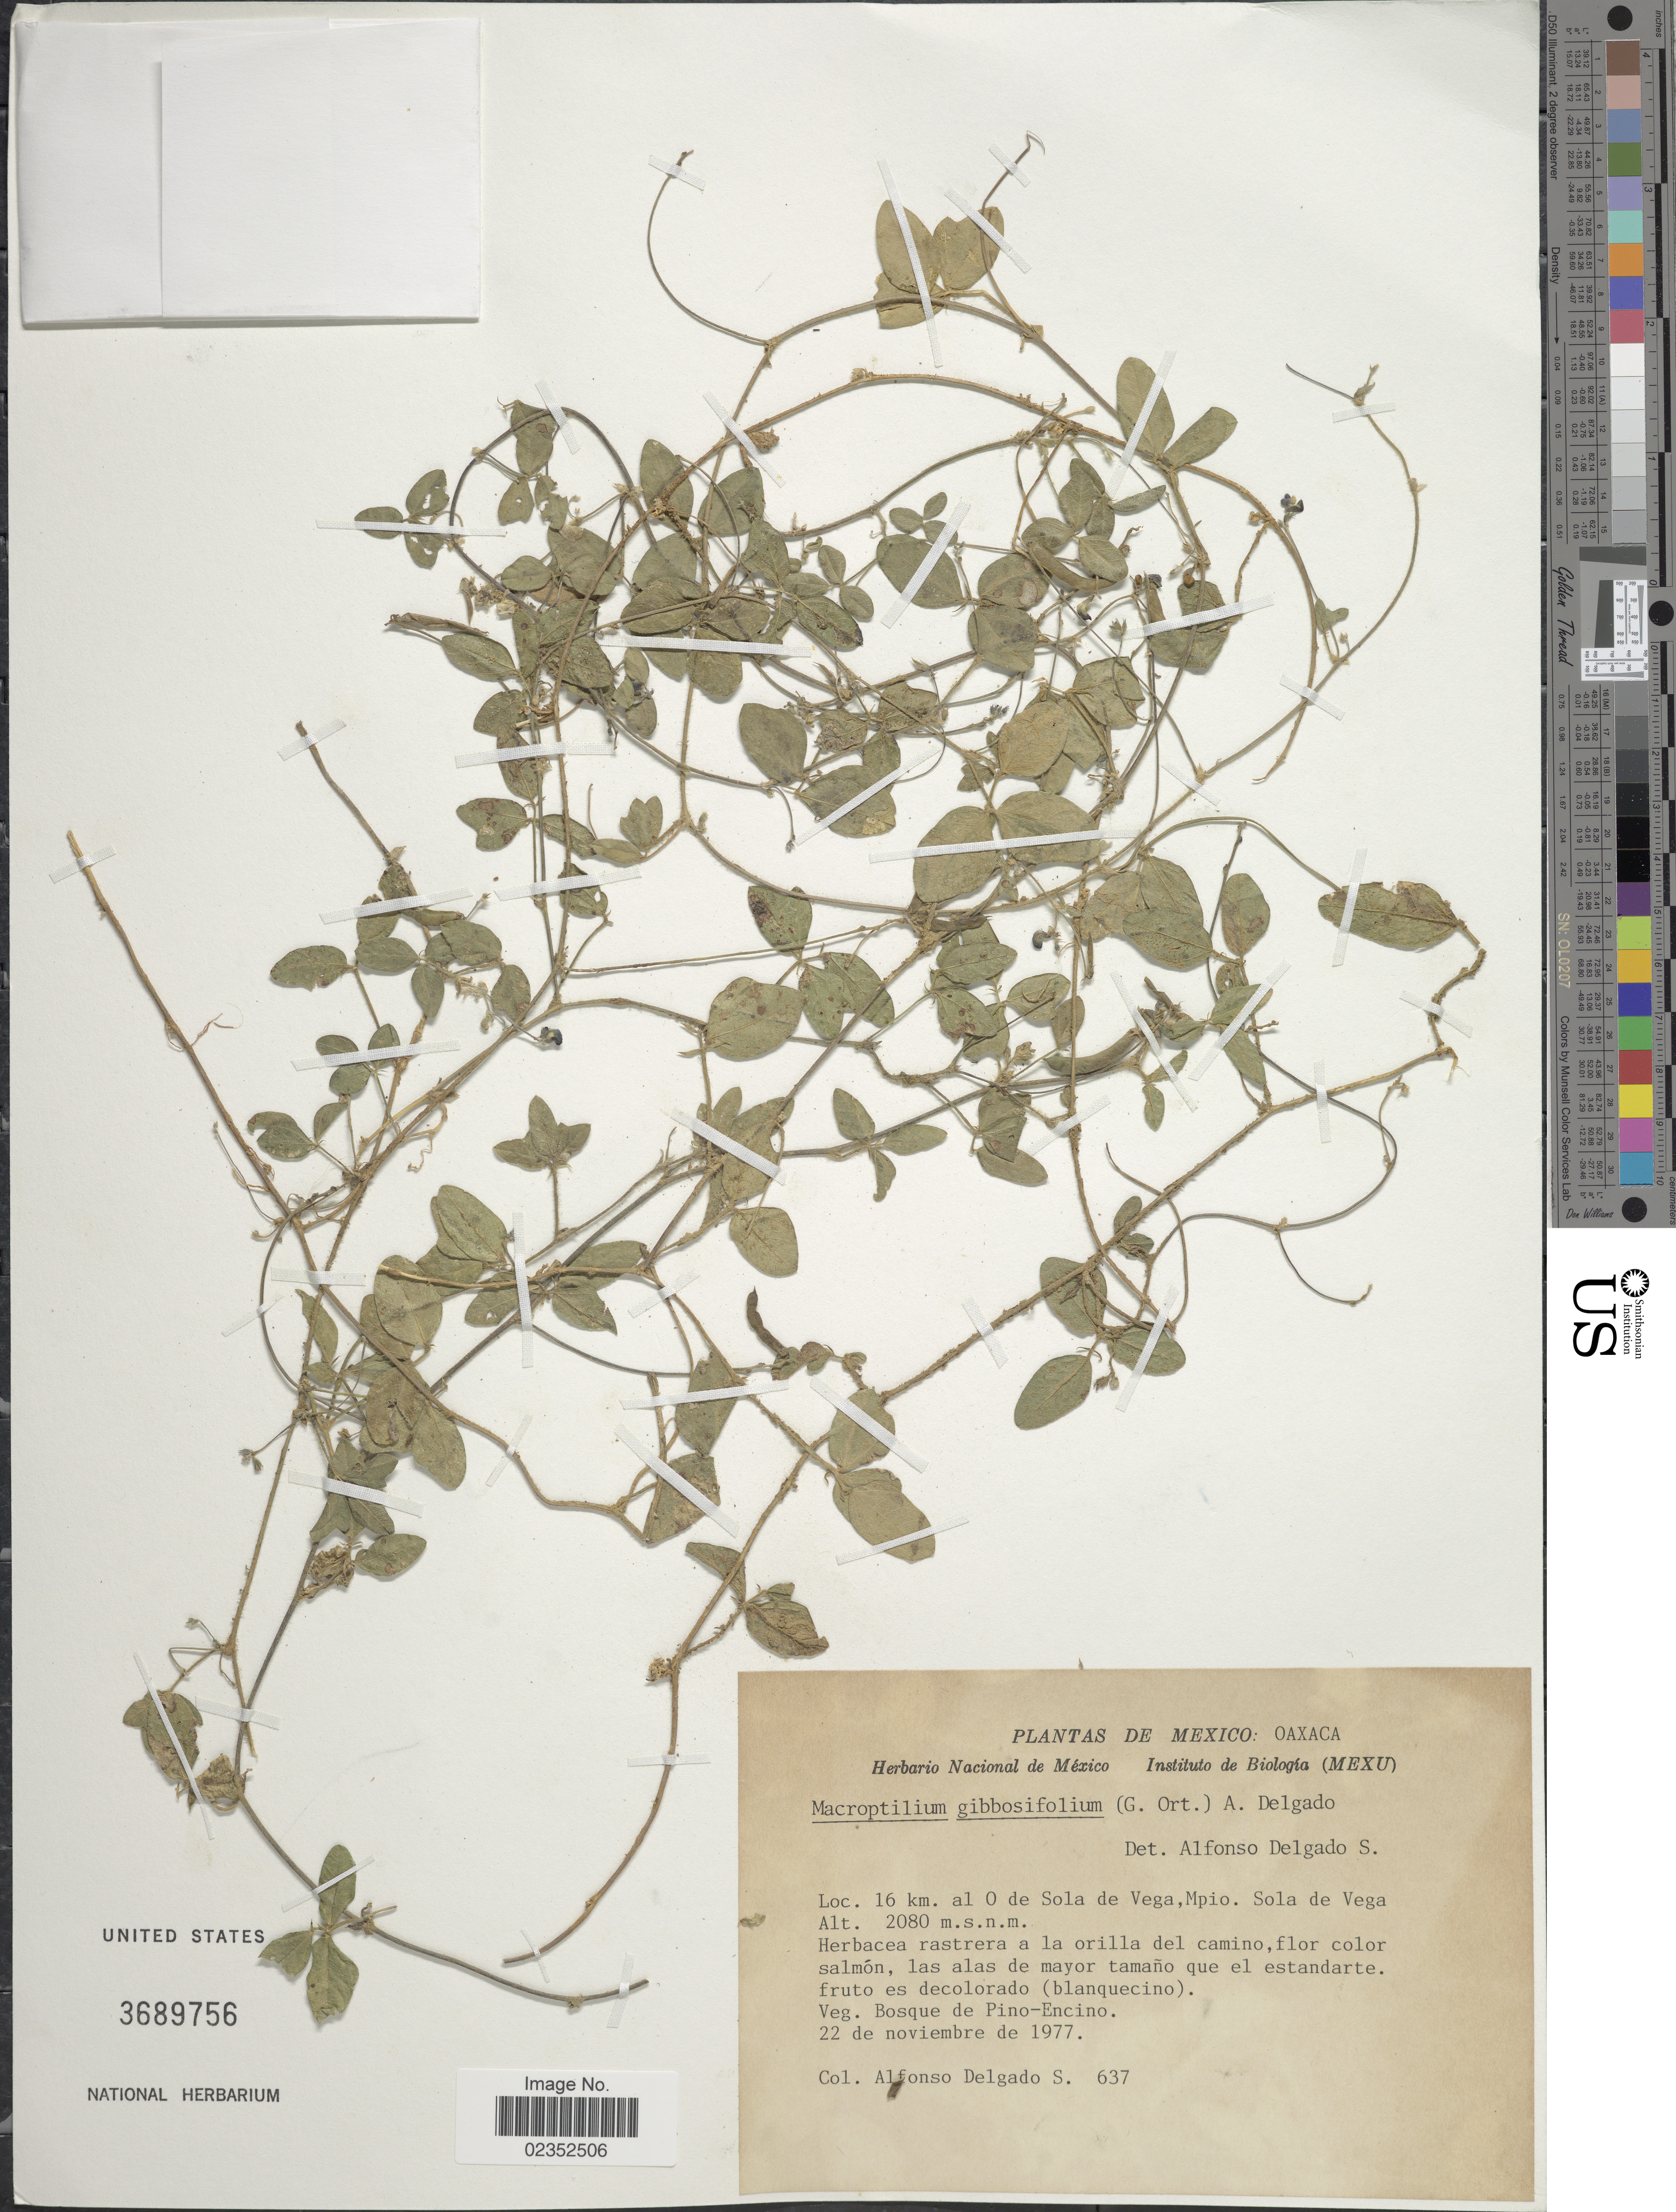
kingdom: Plantae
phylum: Tracheophyta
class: Magnoliopsida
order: Fabales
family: Fabaceae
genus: Macroptilium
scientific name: Macroptilium gibbosifolium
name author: (Ortega) A. Delgado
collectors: A. Delgado S.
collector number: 637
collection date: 1977-11-22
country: Mexico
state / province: Oaxaca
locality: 16 km. al 0 de Sola de Vega, Mpio. Sola de Vega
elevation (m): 2080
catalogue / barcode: US 3689756